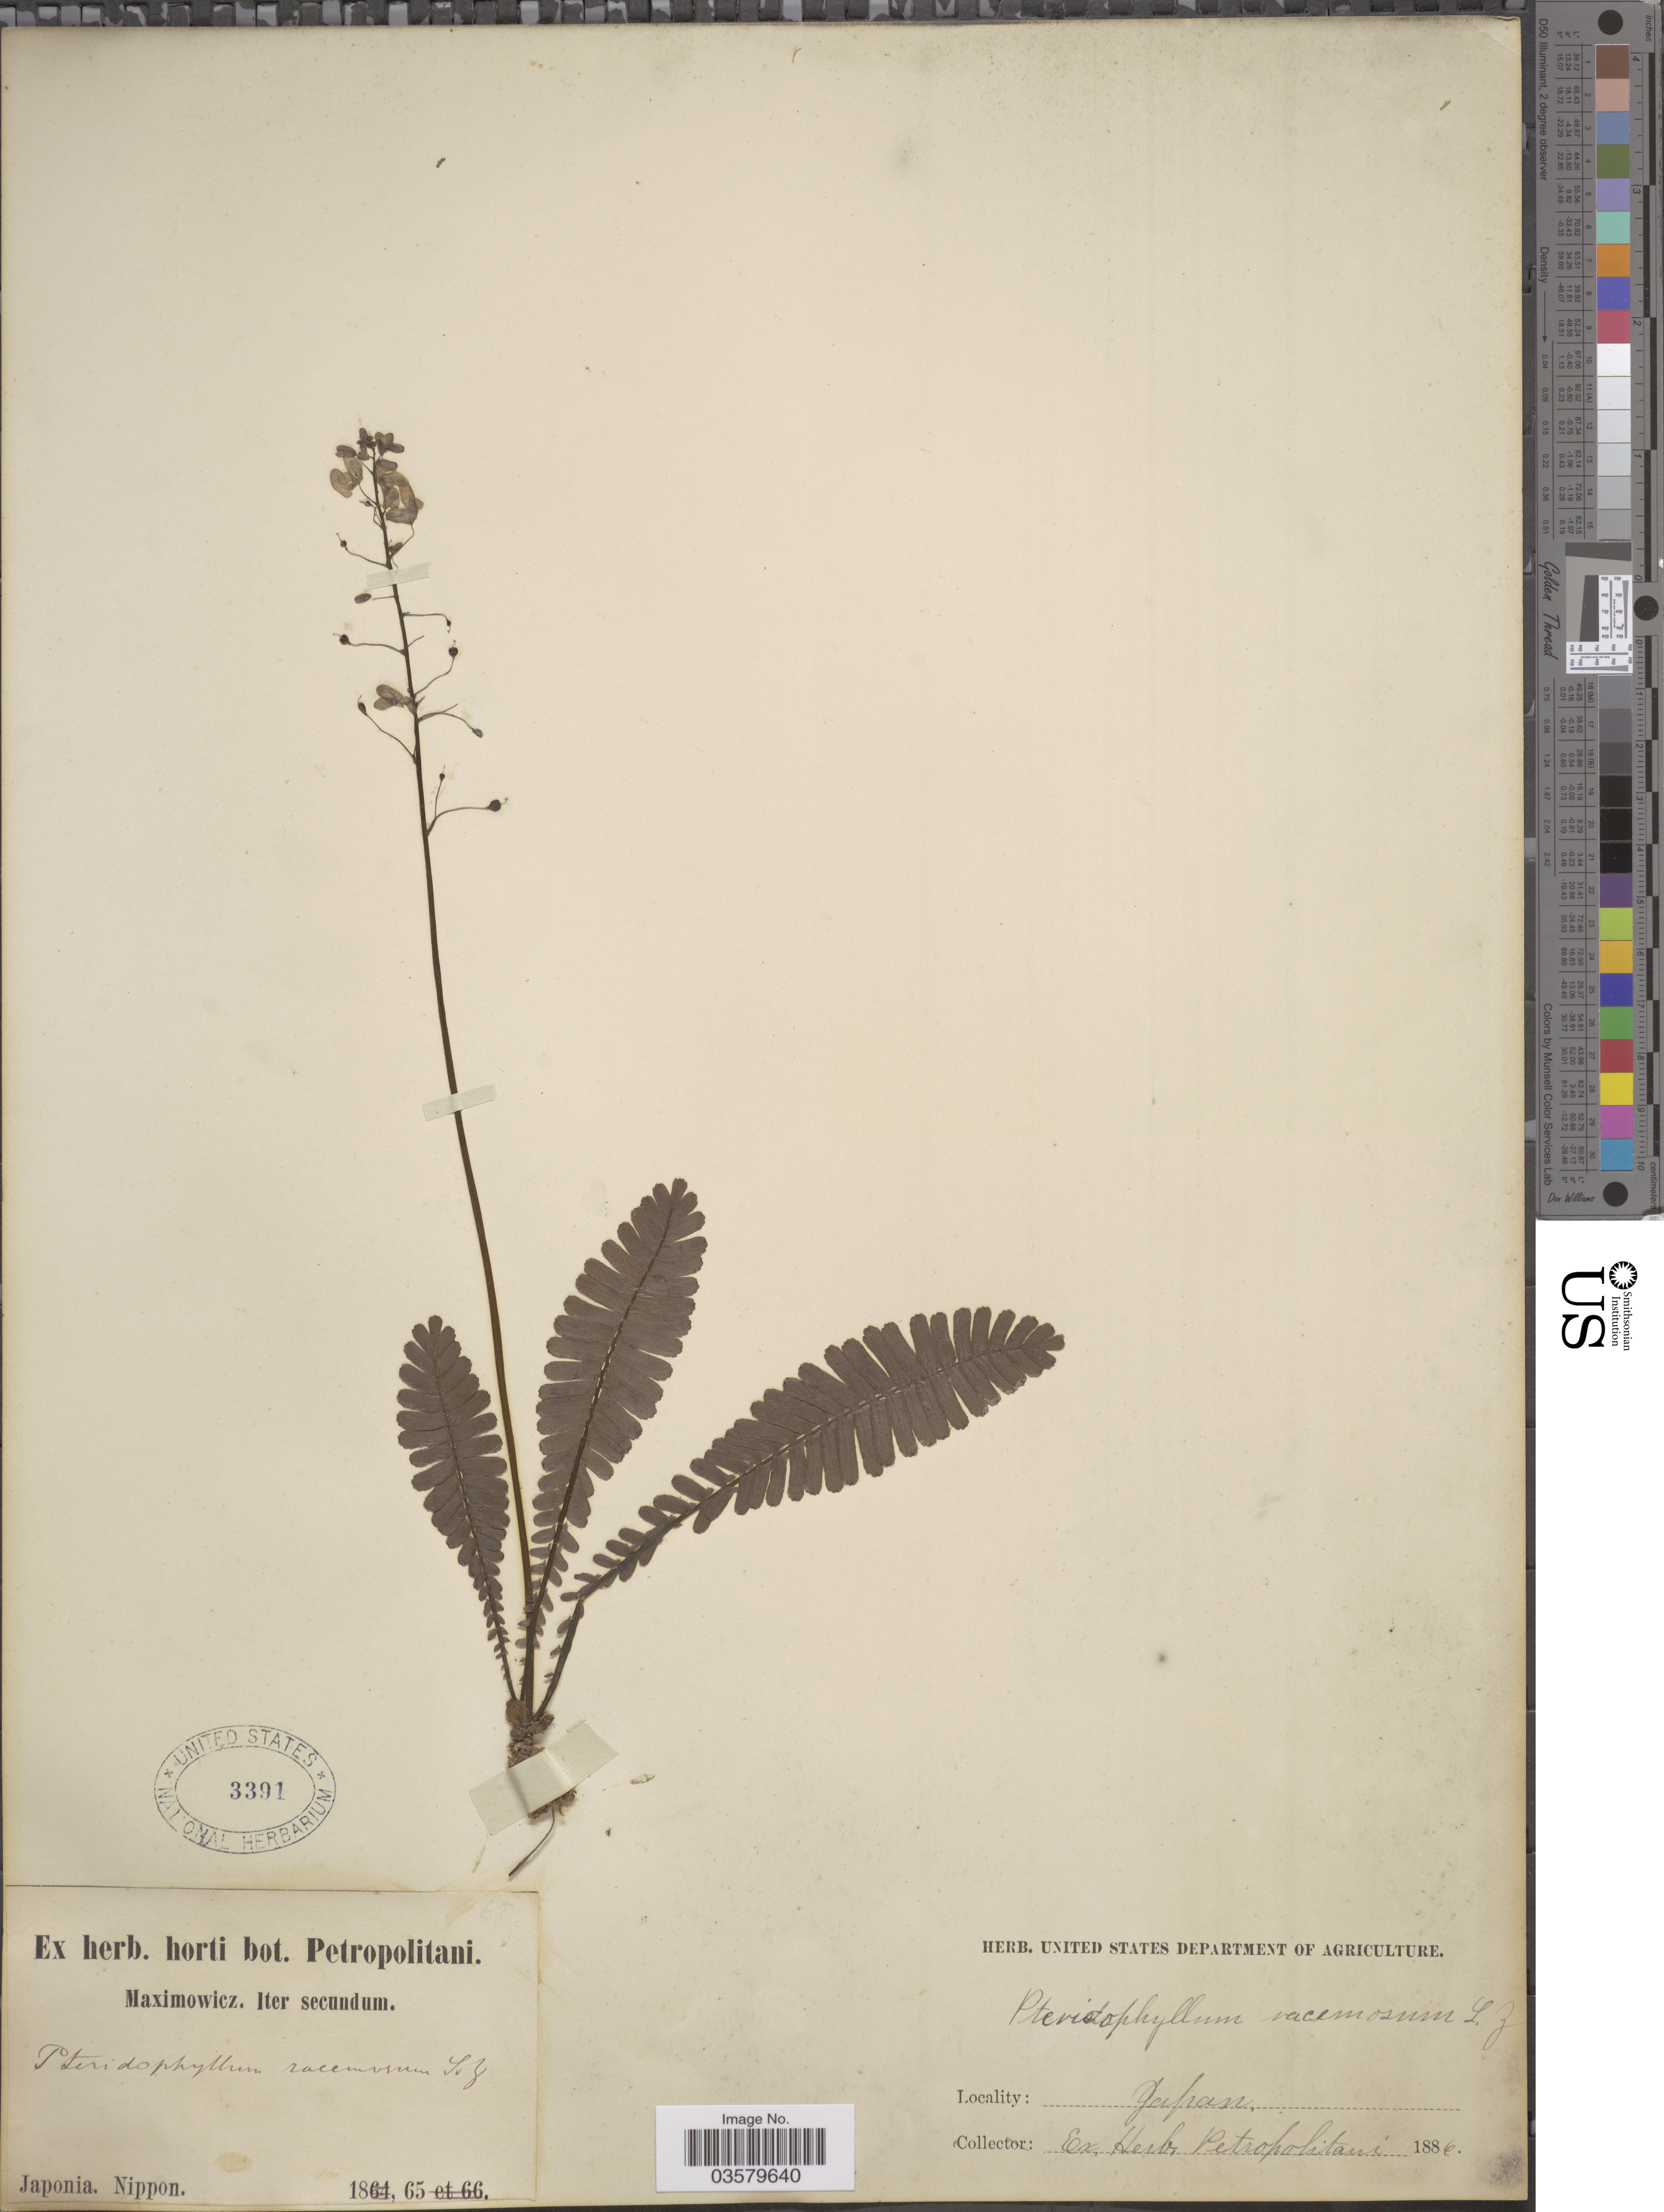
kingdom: Plantae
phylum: Tracheophyta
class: Magnoliopsida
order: Ranunculales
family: Pteridophyllaceae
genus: Pteridophyllum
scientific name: Pteridophyllum racemosum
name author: Siebold & Zucc.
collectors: Maximowicz, --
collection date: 1865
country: Japan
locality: Nippon.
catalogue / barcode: US 3391